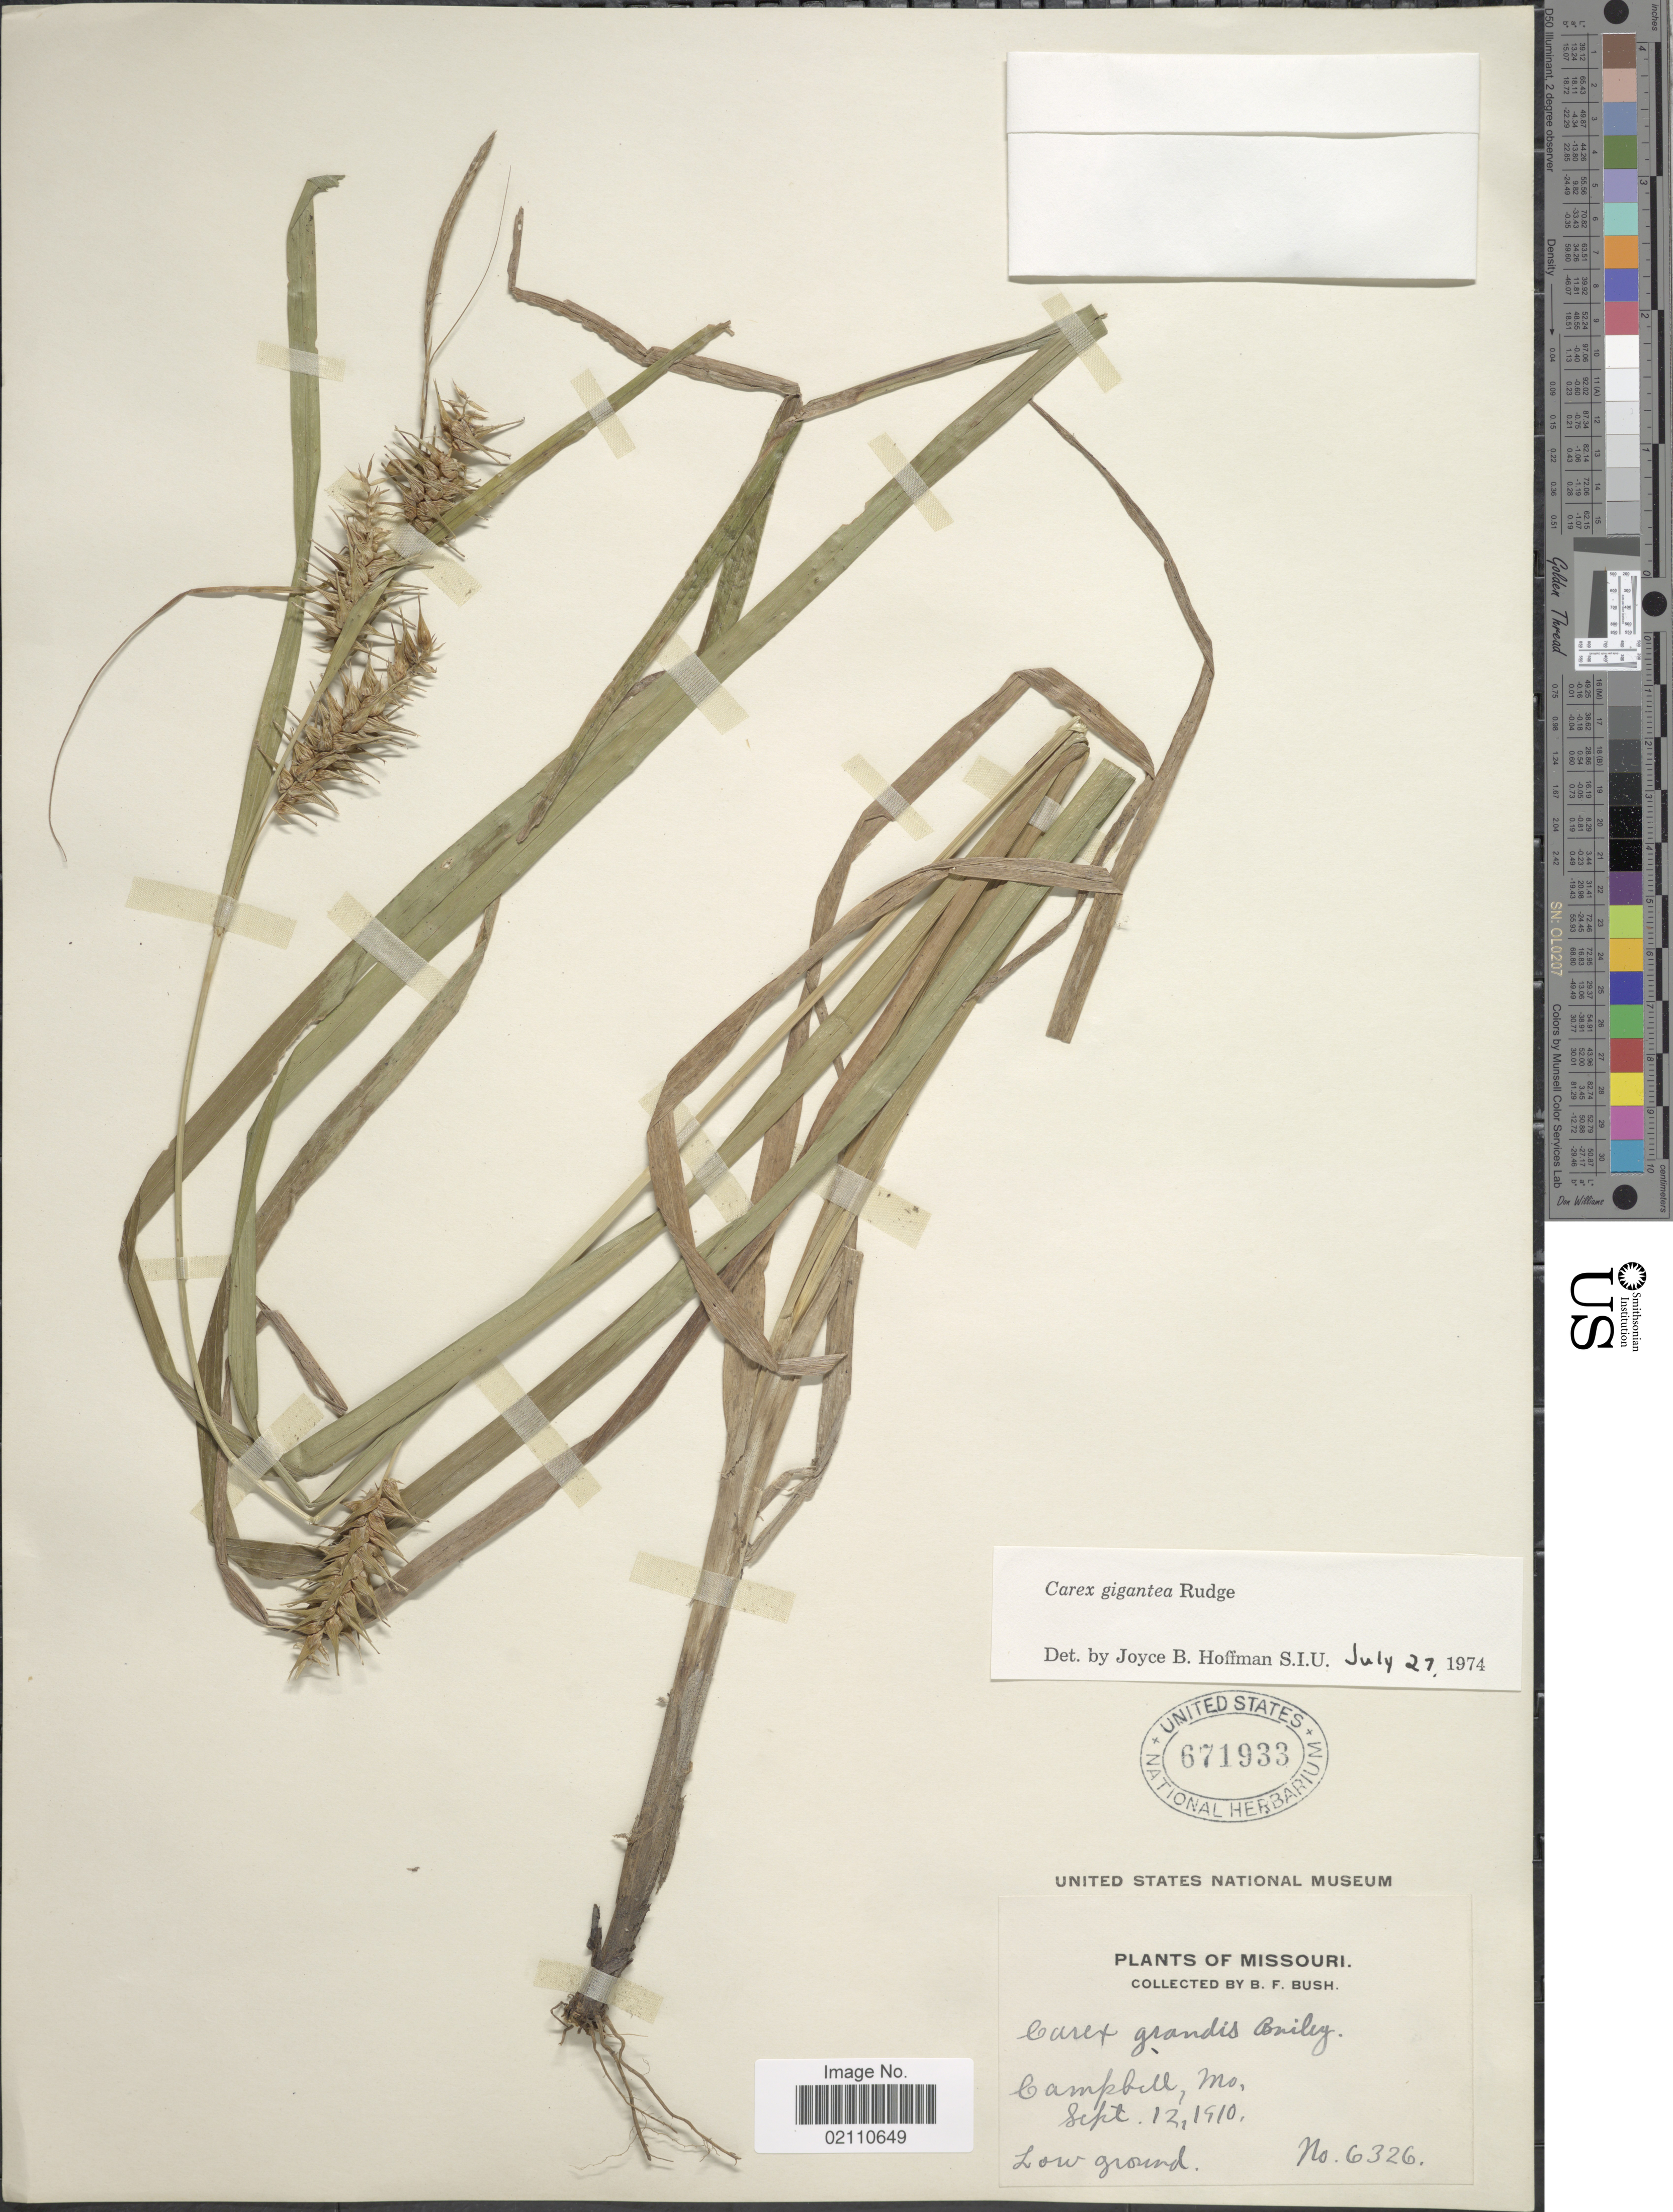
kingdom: Plantae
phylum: Tracheophyta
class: Liliopsida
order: Poales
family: Cyperaceae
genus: Carex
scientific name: Carex gigantea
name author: Rudge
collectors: B. F. Bush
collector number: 6326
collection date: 1910-09-12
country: United States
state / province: Missouri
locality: Campbell,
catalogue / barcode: US 671933